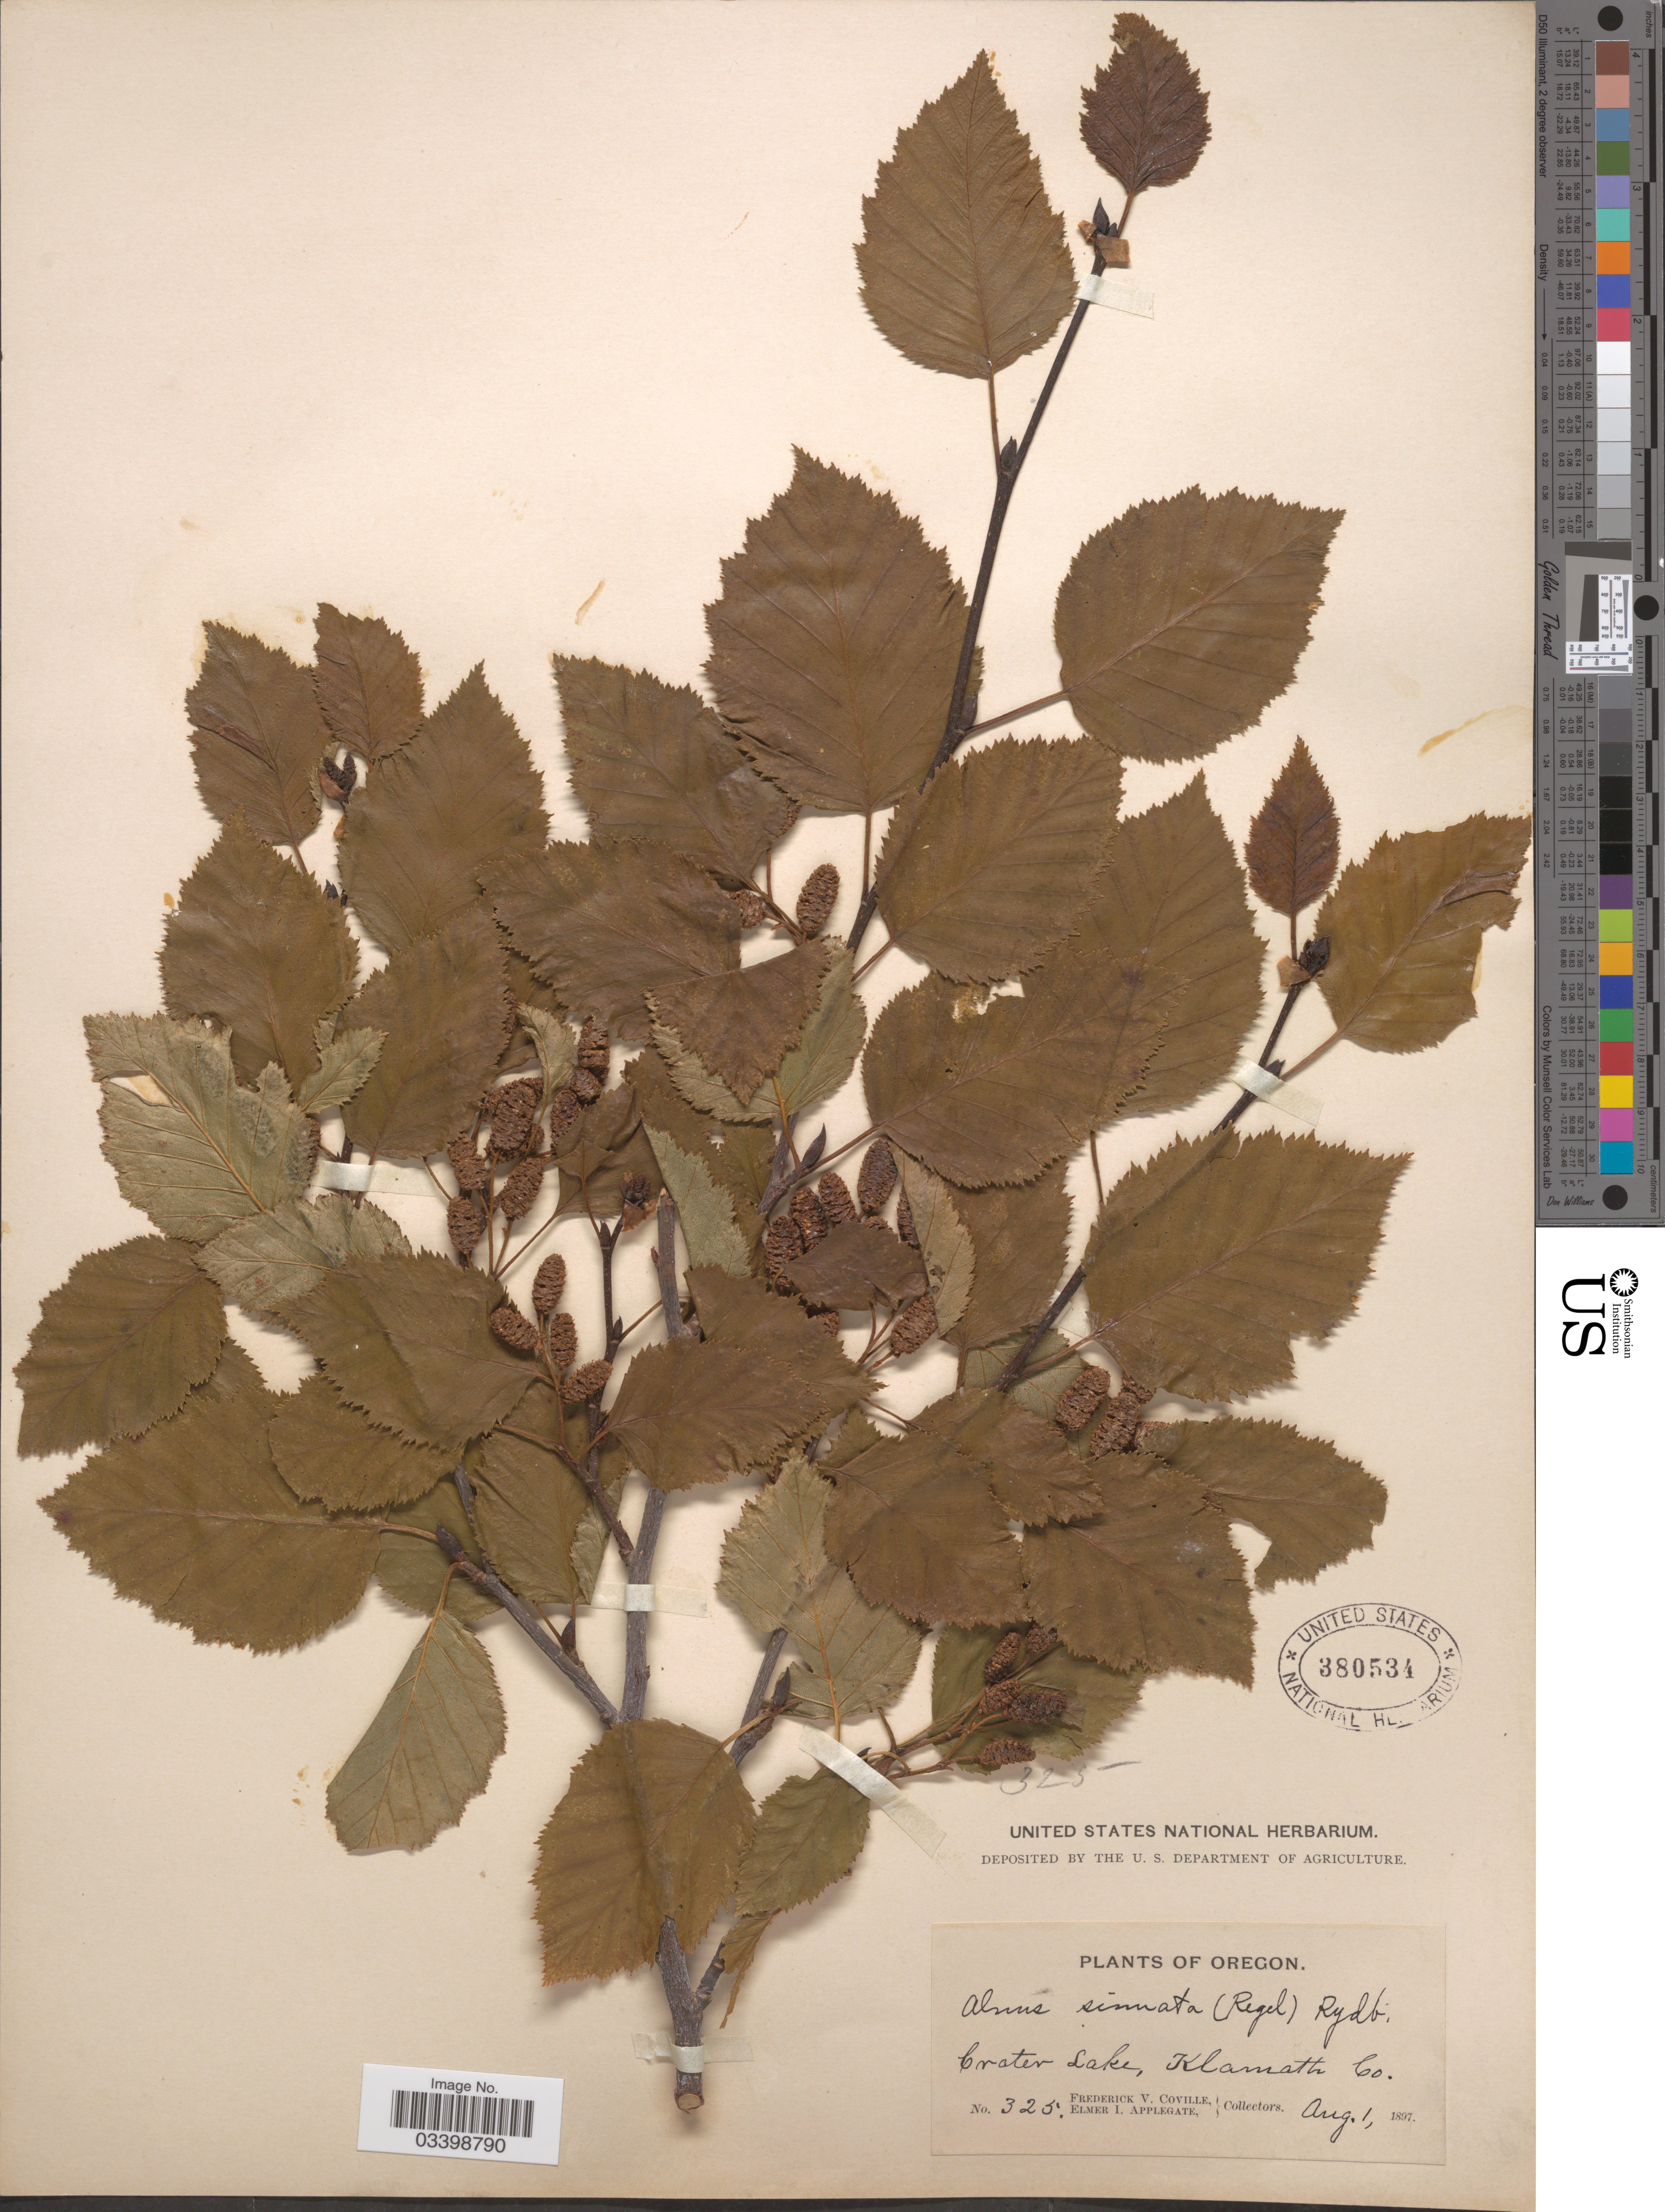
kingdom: Plantae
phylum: Tracheophyta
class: Magnoliopsida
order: Fagales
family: Betulaceae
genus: Alnus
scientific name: Alnus viridis subsp. sinuata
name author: Regel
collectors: F. V. Coville & E. I. Applegate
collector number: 325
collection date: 1897-08-01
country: United States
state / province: Oregon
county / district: Klamath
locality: Crater Lake, Klamath Co.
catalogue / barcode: US 380534